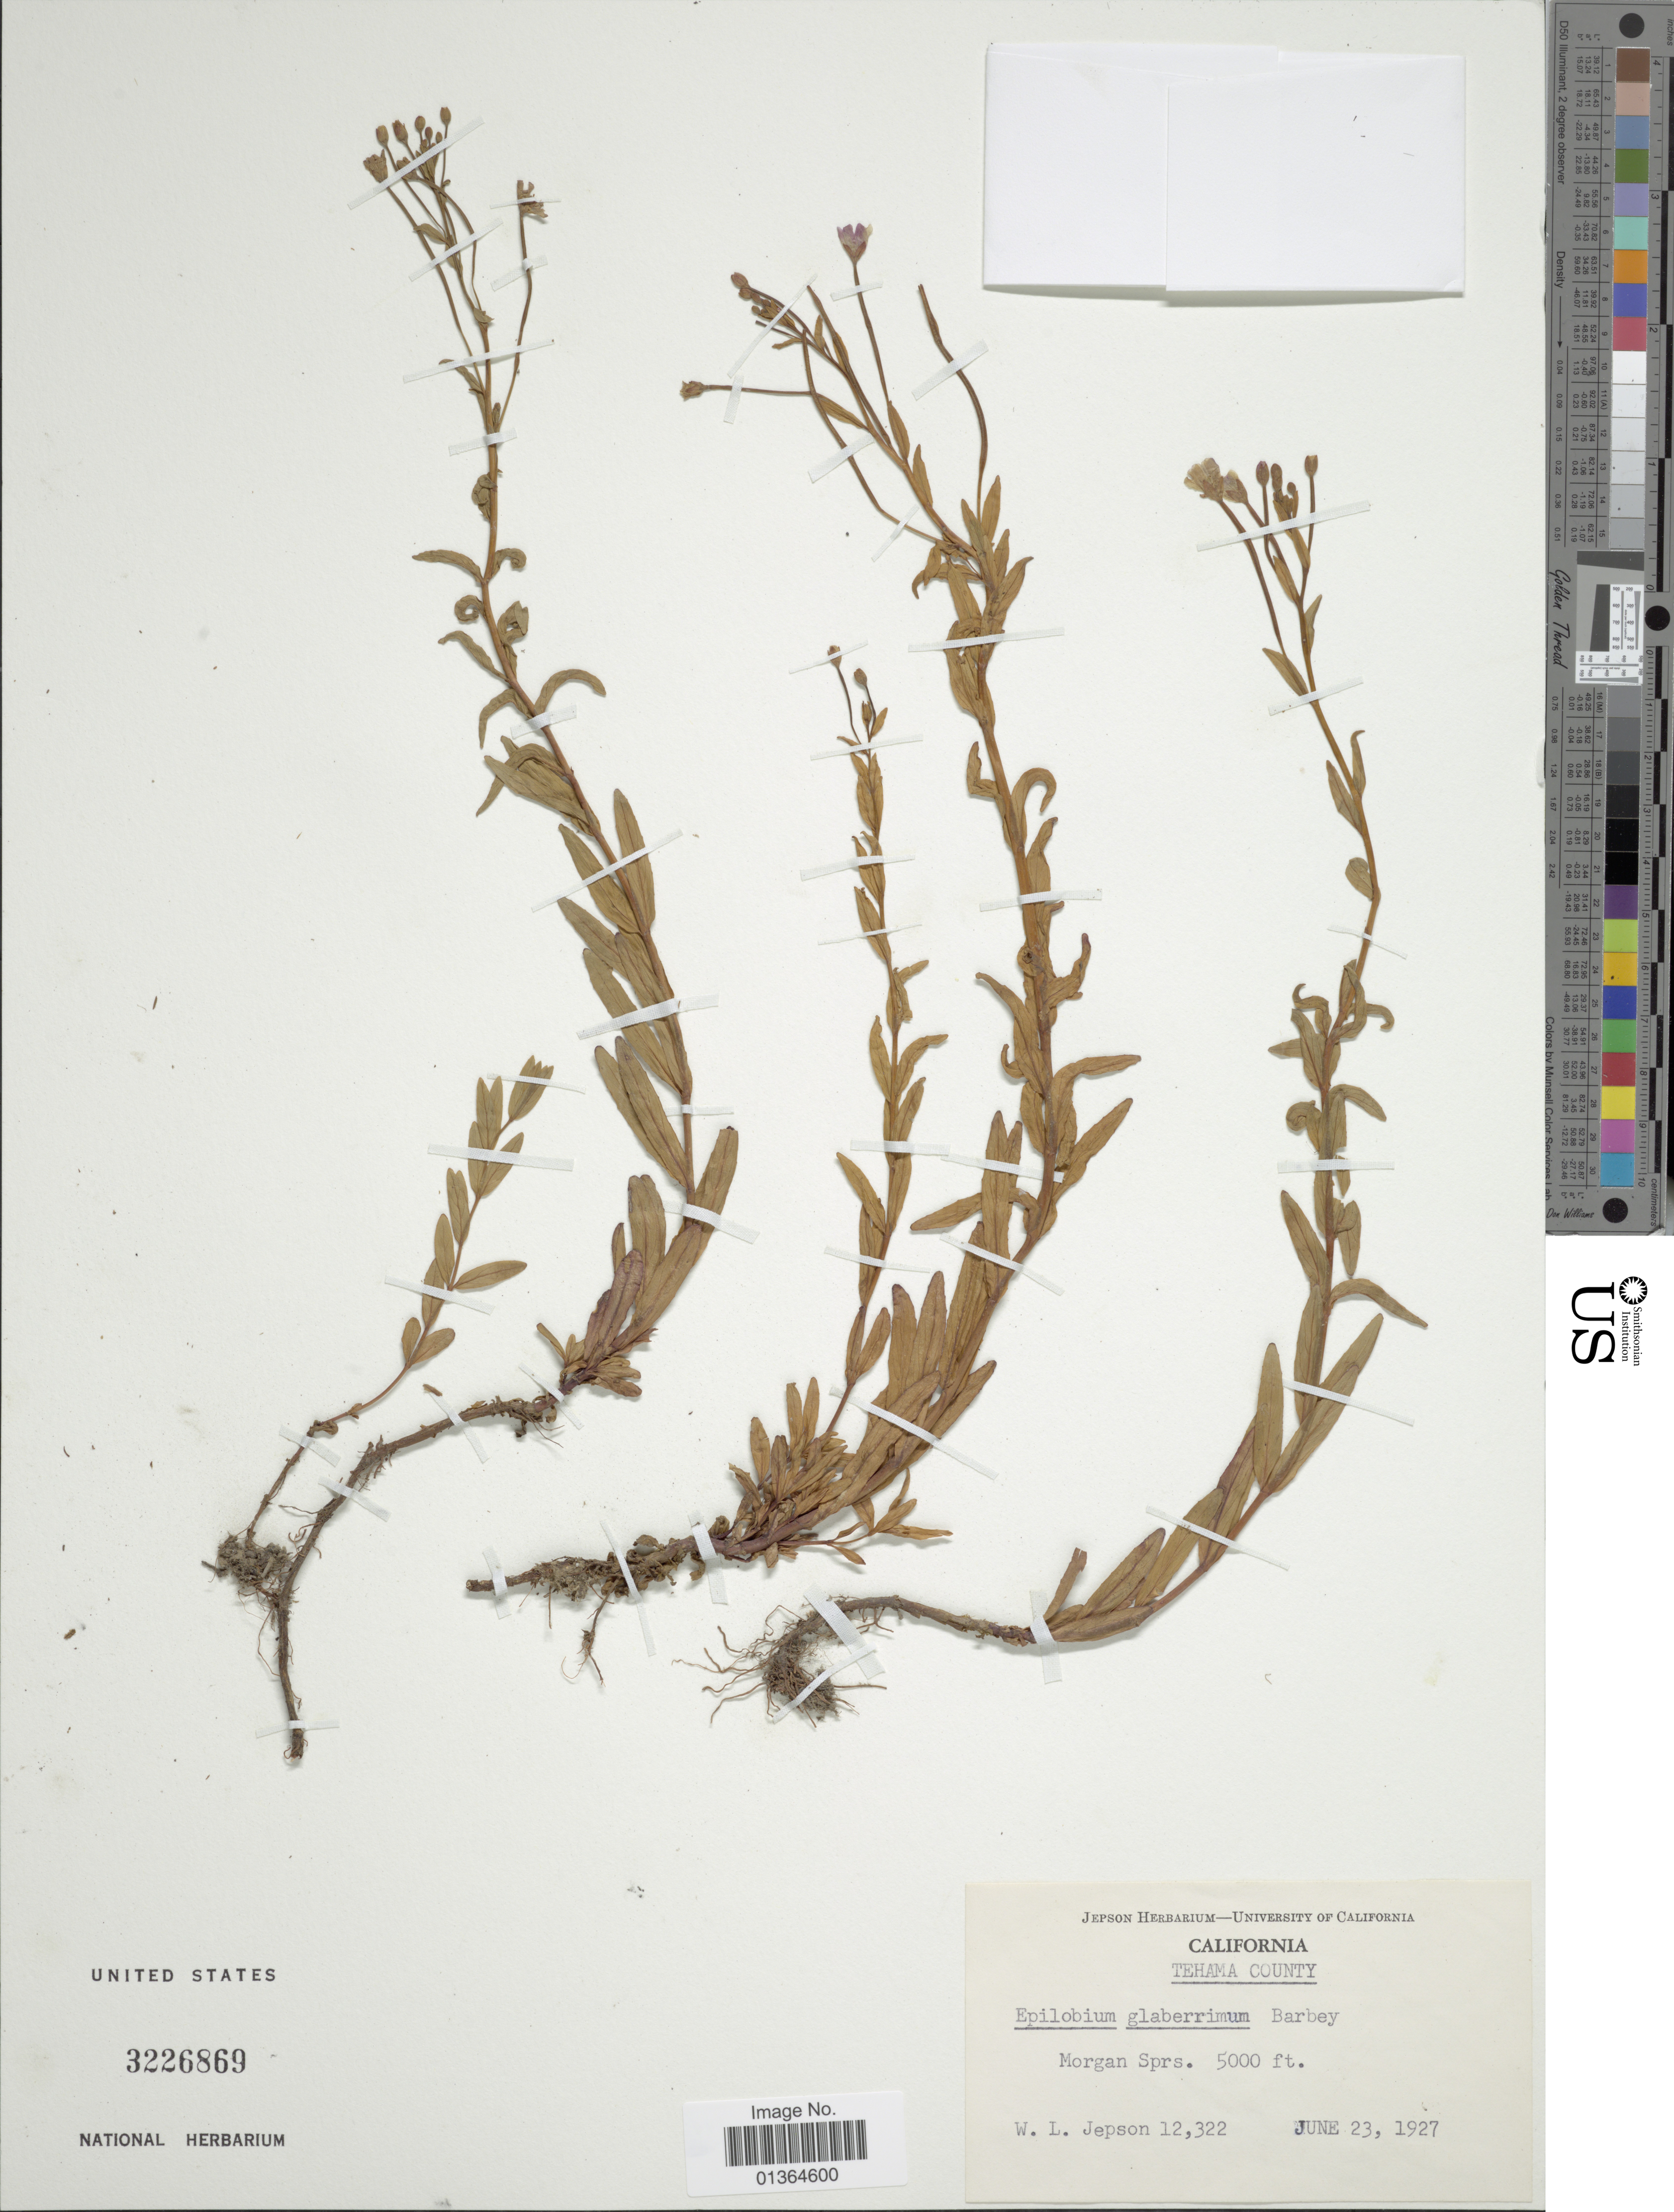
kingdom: Plantae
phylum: Tracheophyta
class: Magnoliopsida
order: Myrtales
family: Onagraceae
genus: Epilobium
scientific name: Epilobium glaberrimum subsp. glaberrimum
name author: Barbey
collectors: W. L. Jepson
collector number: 12322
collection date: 1927-06-23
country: United States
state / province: California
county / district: Tehama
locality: Tehama County. Morgan Sprs.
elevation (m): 1524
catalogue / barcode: US 3226869